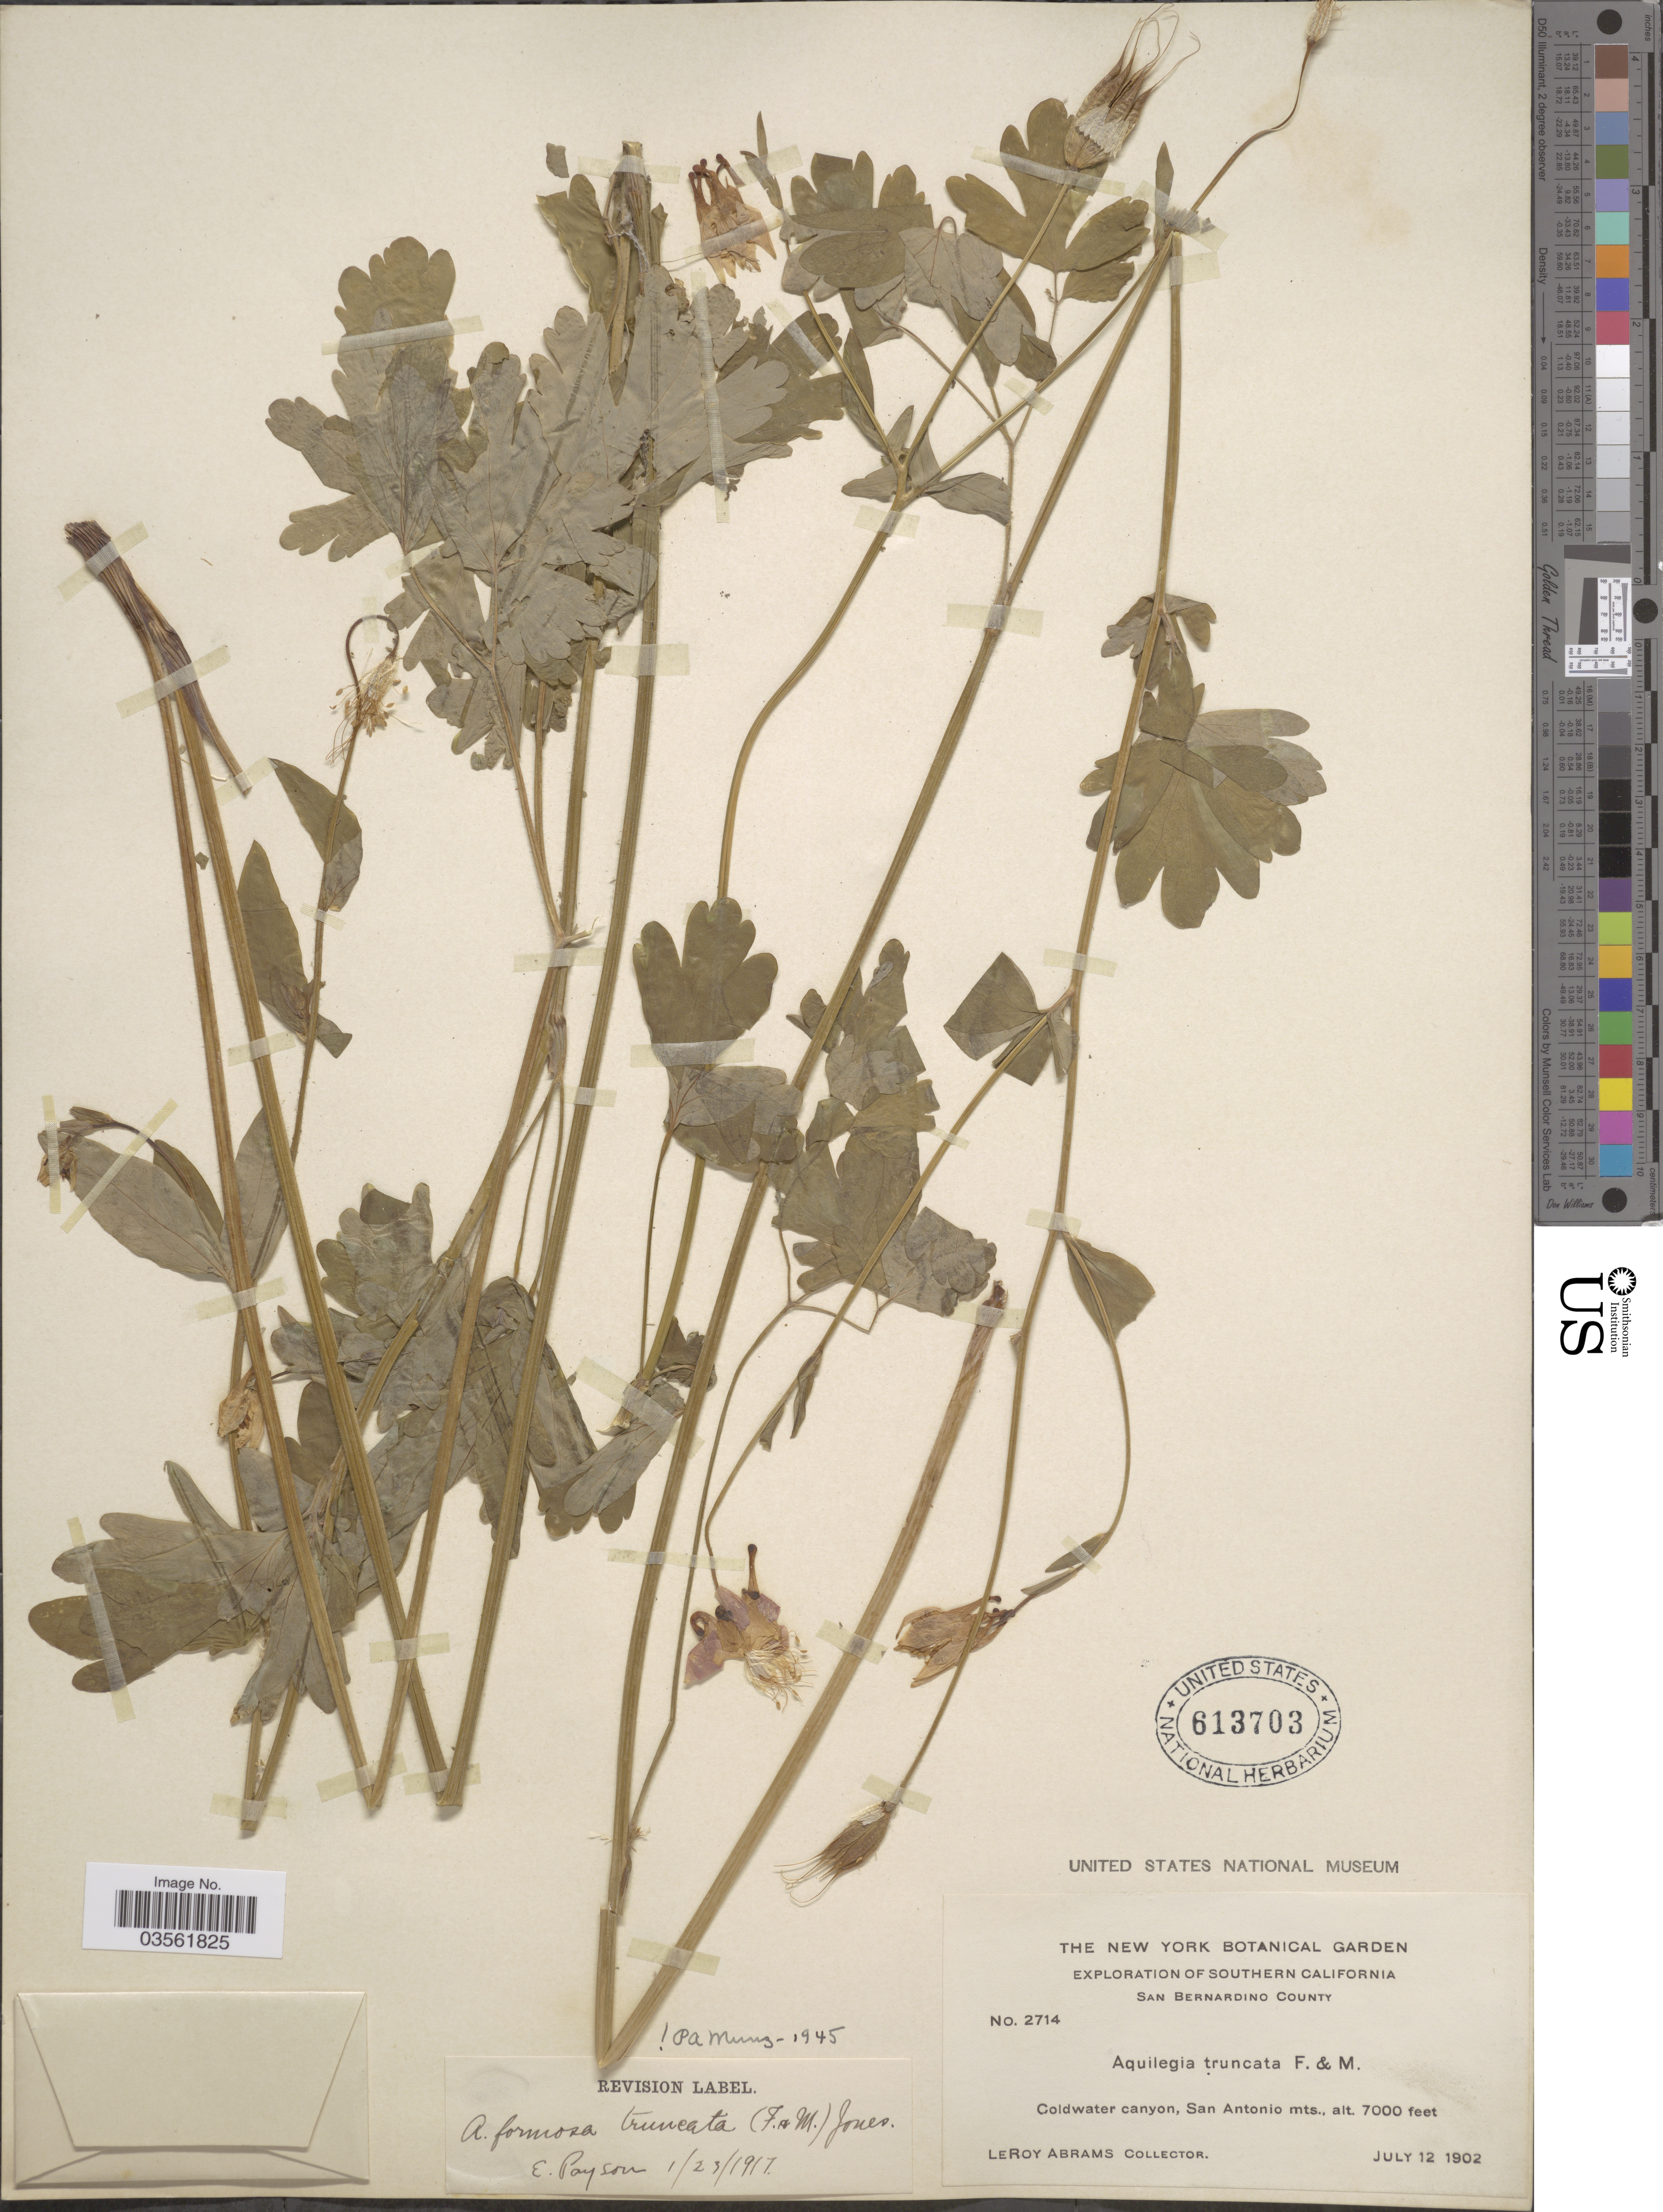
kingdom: Plantae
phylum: Tracheophyta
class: Magnoliopsida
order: Ranunculales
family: Ranunculaceae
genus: Aquilegia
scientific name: Aquilegia formosa var. truncata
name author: M.E. Jones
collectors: L. Abrams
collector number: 2714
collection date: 1902-07-12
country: United States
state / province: California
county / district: San Bernardino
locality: Southern California. San Bernardino County. Coldwater canyon, San Antonio mts.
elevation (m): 2134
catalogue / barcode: US 613703